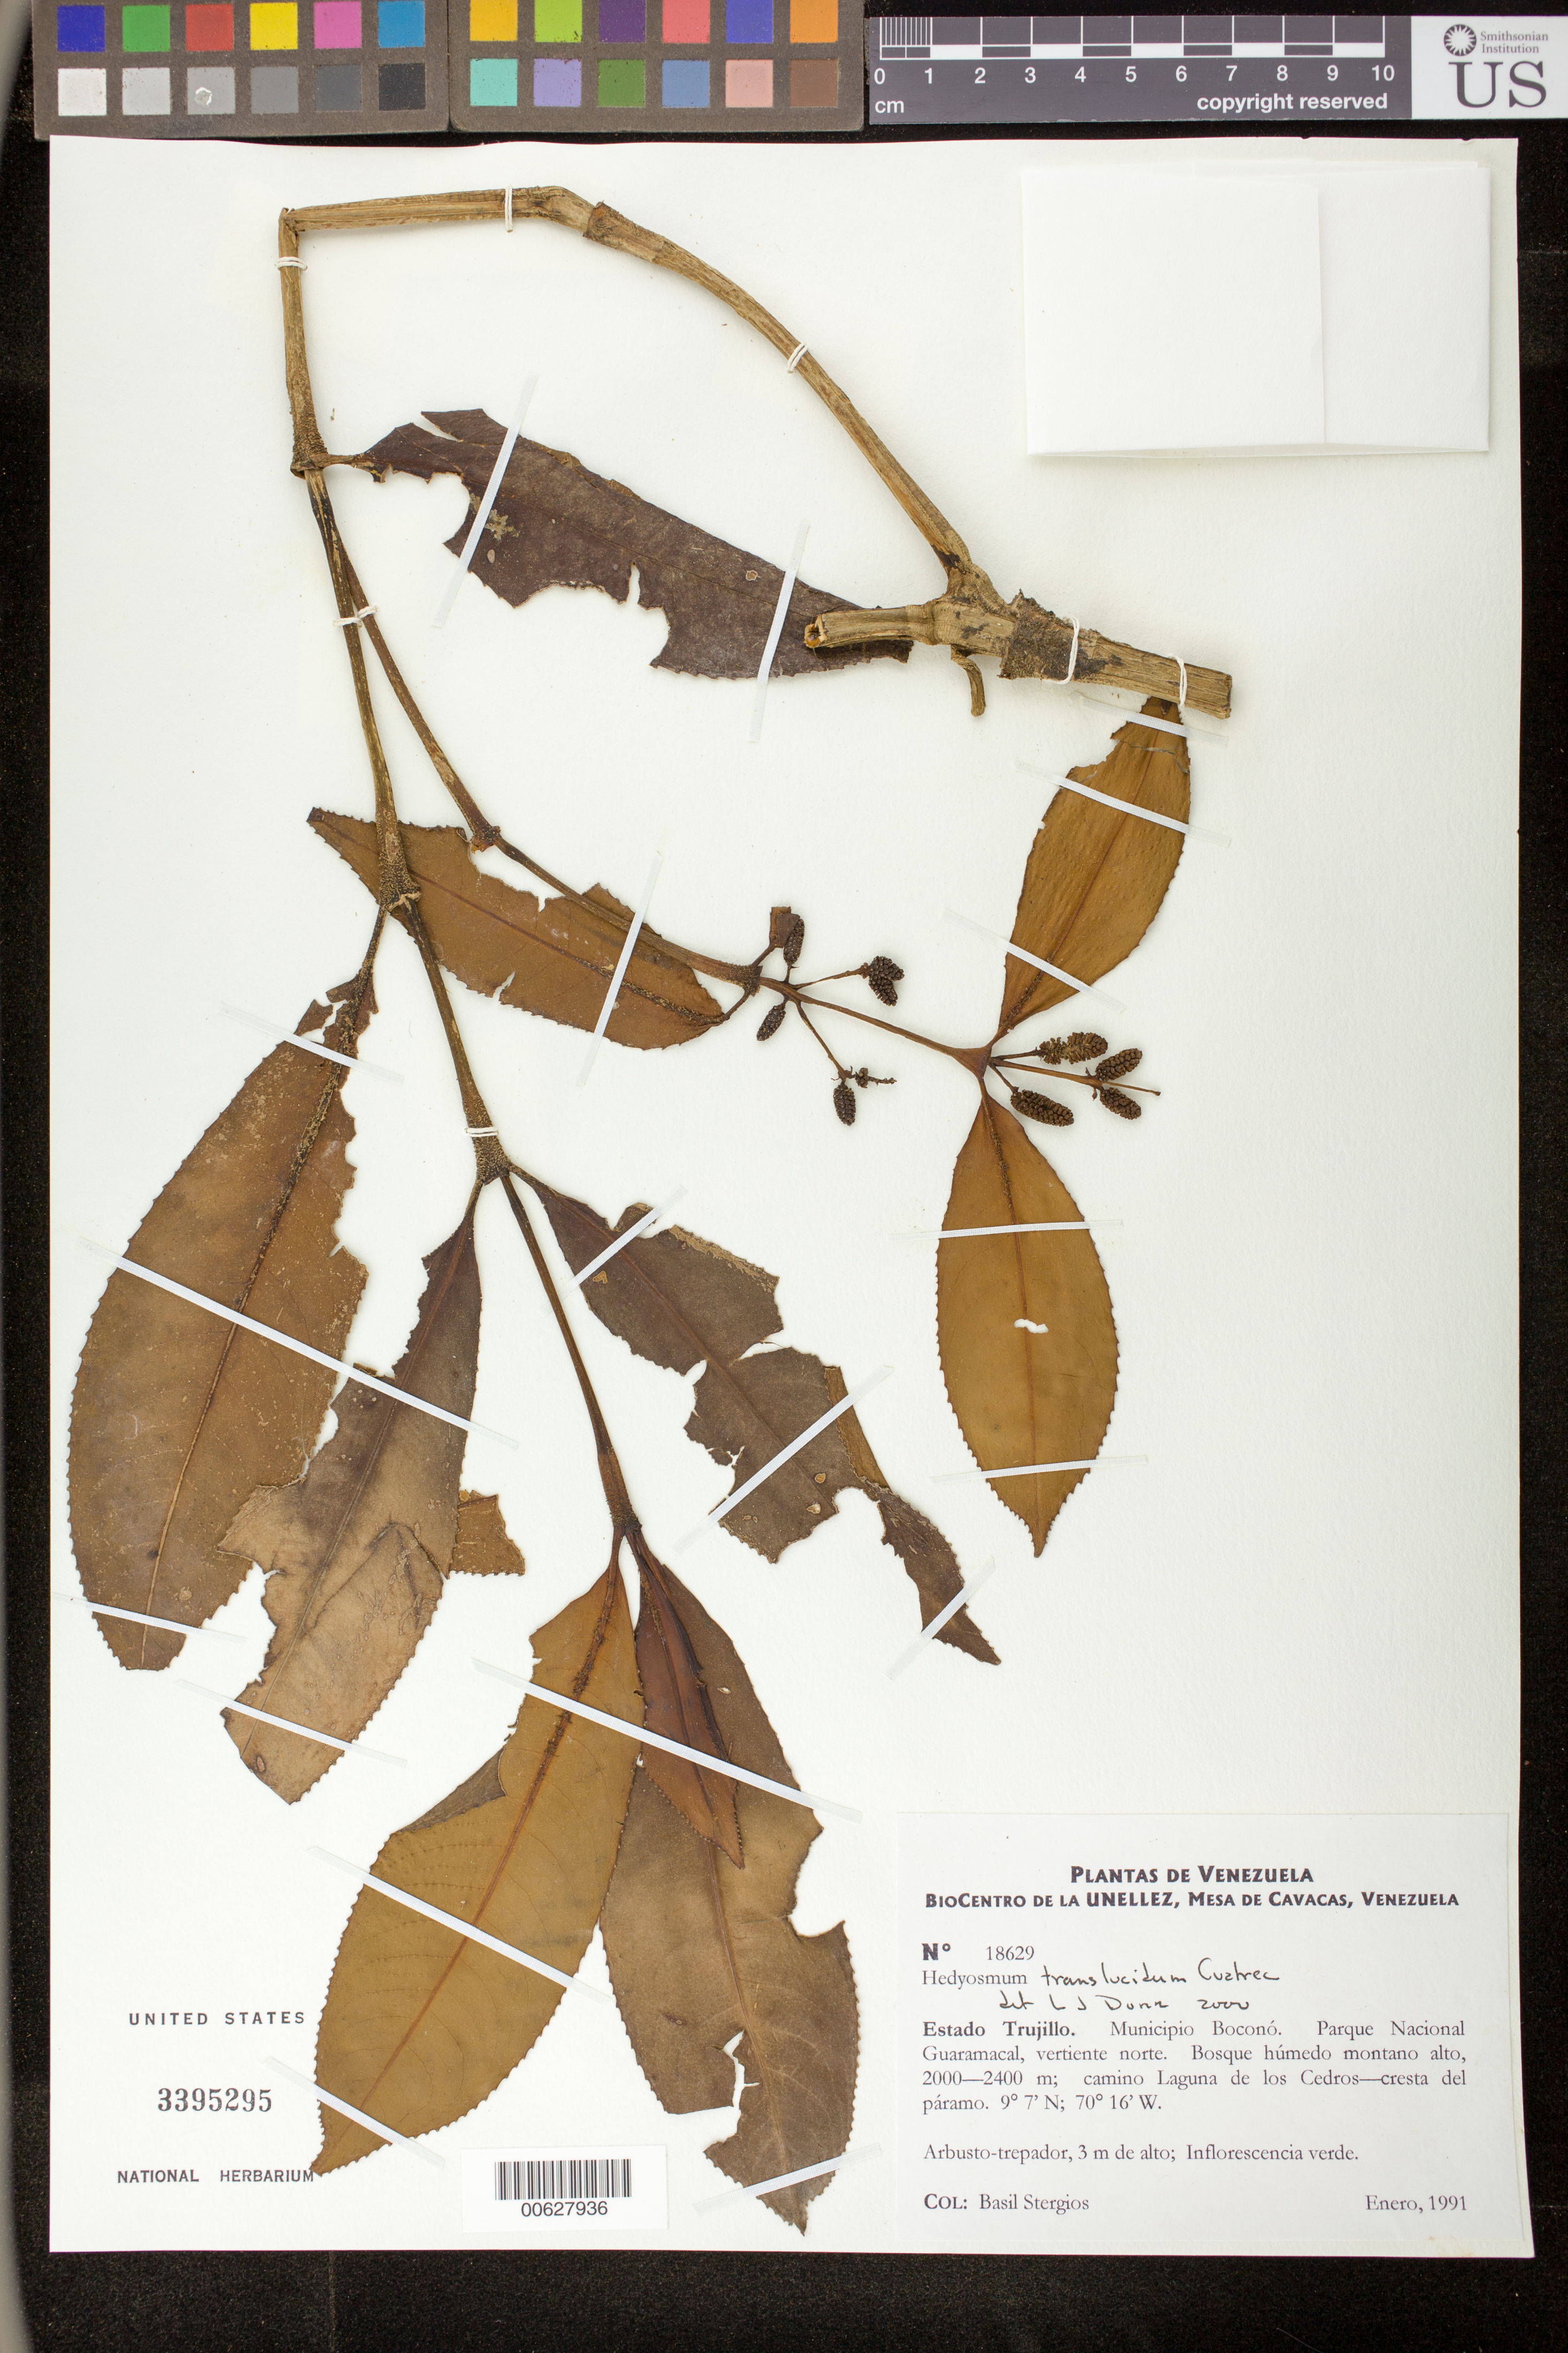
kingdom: Plantae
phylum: Tracheophyta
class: Magnoliopsida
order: Chloranthales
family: Chloranthaceae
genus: Hedyosmum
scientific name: Hedyosmum translucidum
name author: Cuatrec.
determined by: Dorr, L. J., (BOT), Smithsonian Institution - National Museum of Natural History (UNITED STATES)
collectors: B. G. Stergios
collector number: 18629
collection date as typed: Jan 1991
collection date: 1991-01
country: Venezuela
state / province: Trujillo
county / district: Boconó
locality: Parque Nacional Guaramacal, vertiente N, camino laguna de los Cedros-cresta del páramo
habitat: Bosque húmedo montano alto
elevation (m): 2000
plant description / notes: PORT, US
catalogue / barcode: US 3395295